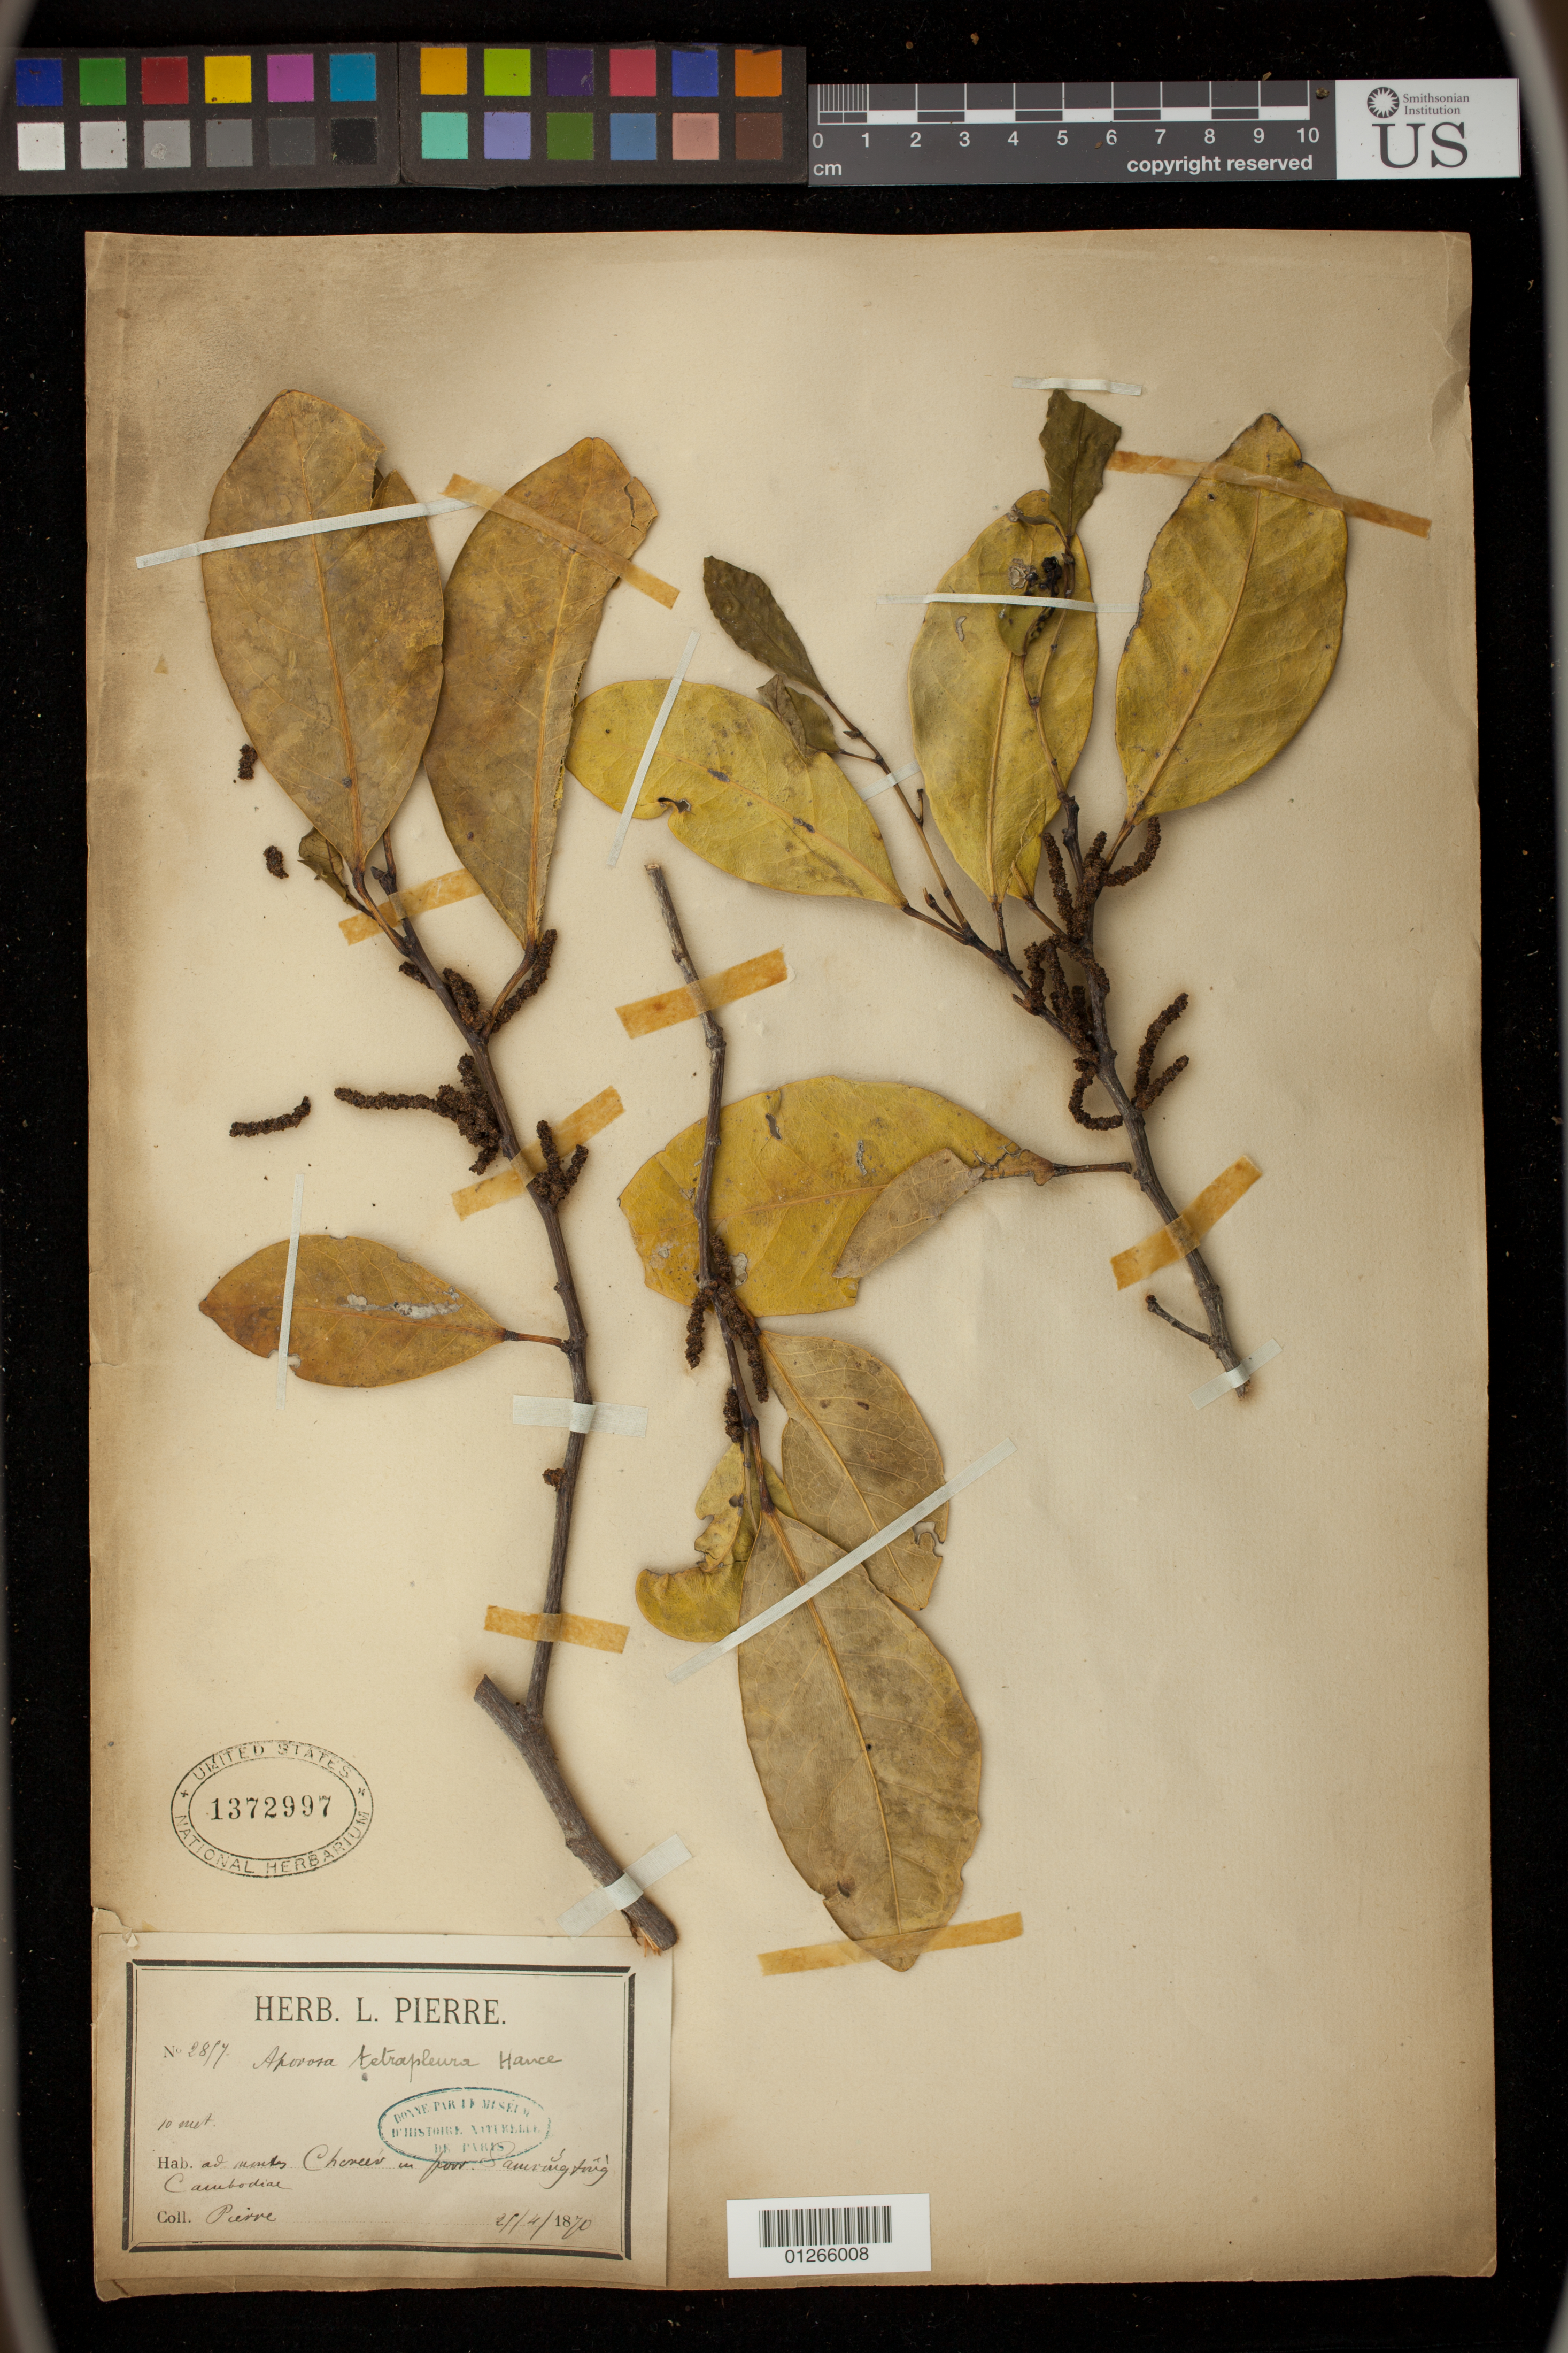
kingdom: Plantae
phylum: Tracheophyta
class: Magnoliopsida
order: Malpighiales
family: Phyllanthaceae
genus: Aporosa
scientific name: Aporosa tetrapleura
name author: Hance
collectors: L. Pierre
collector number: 2817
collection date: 1870-04-21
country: Cambodia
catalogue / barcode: US 1372997